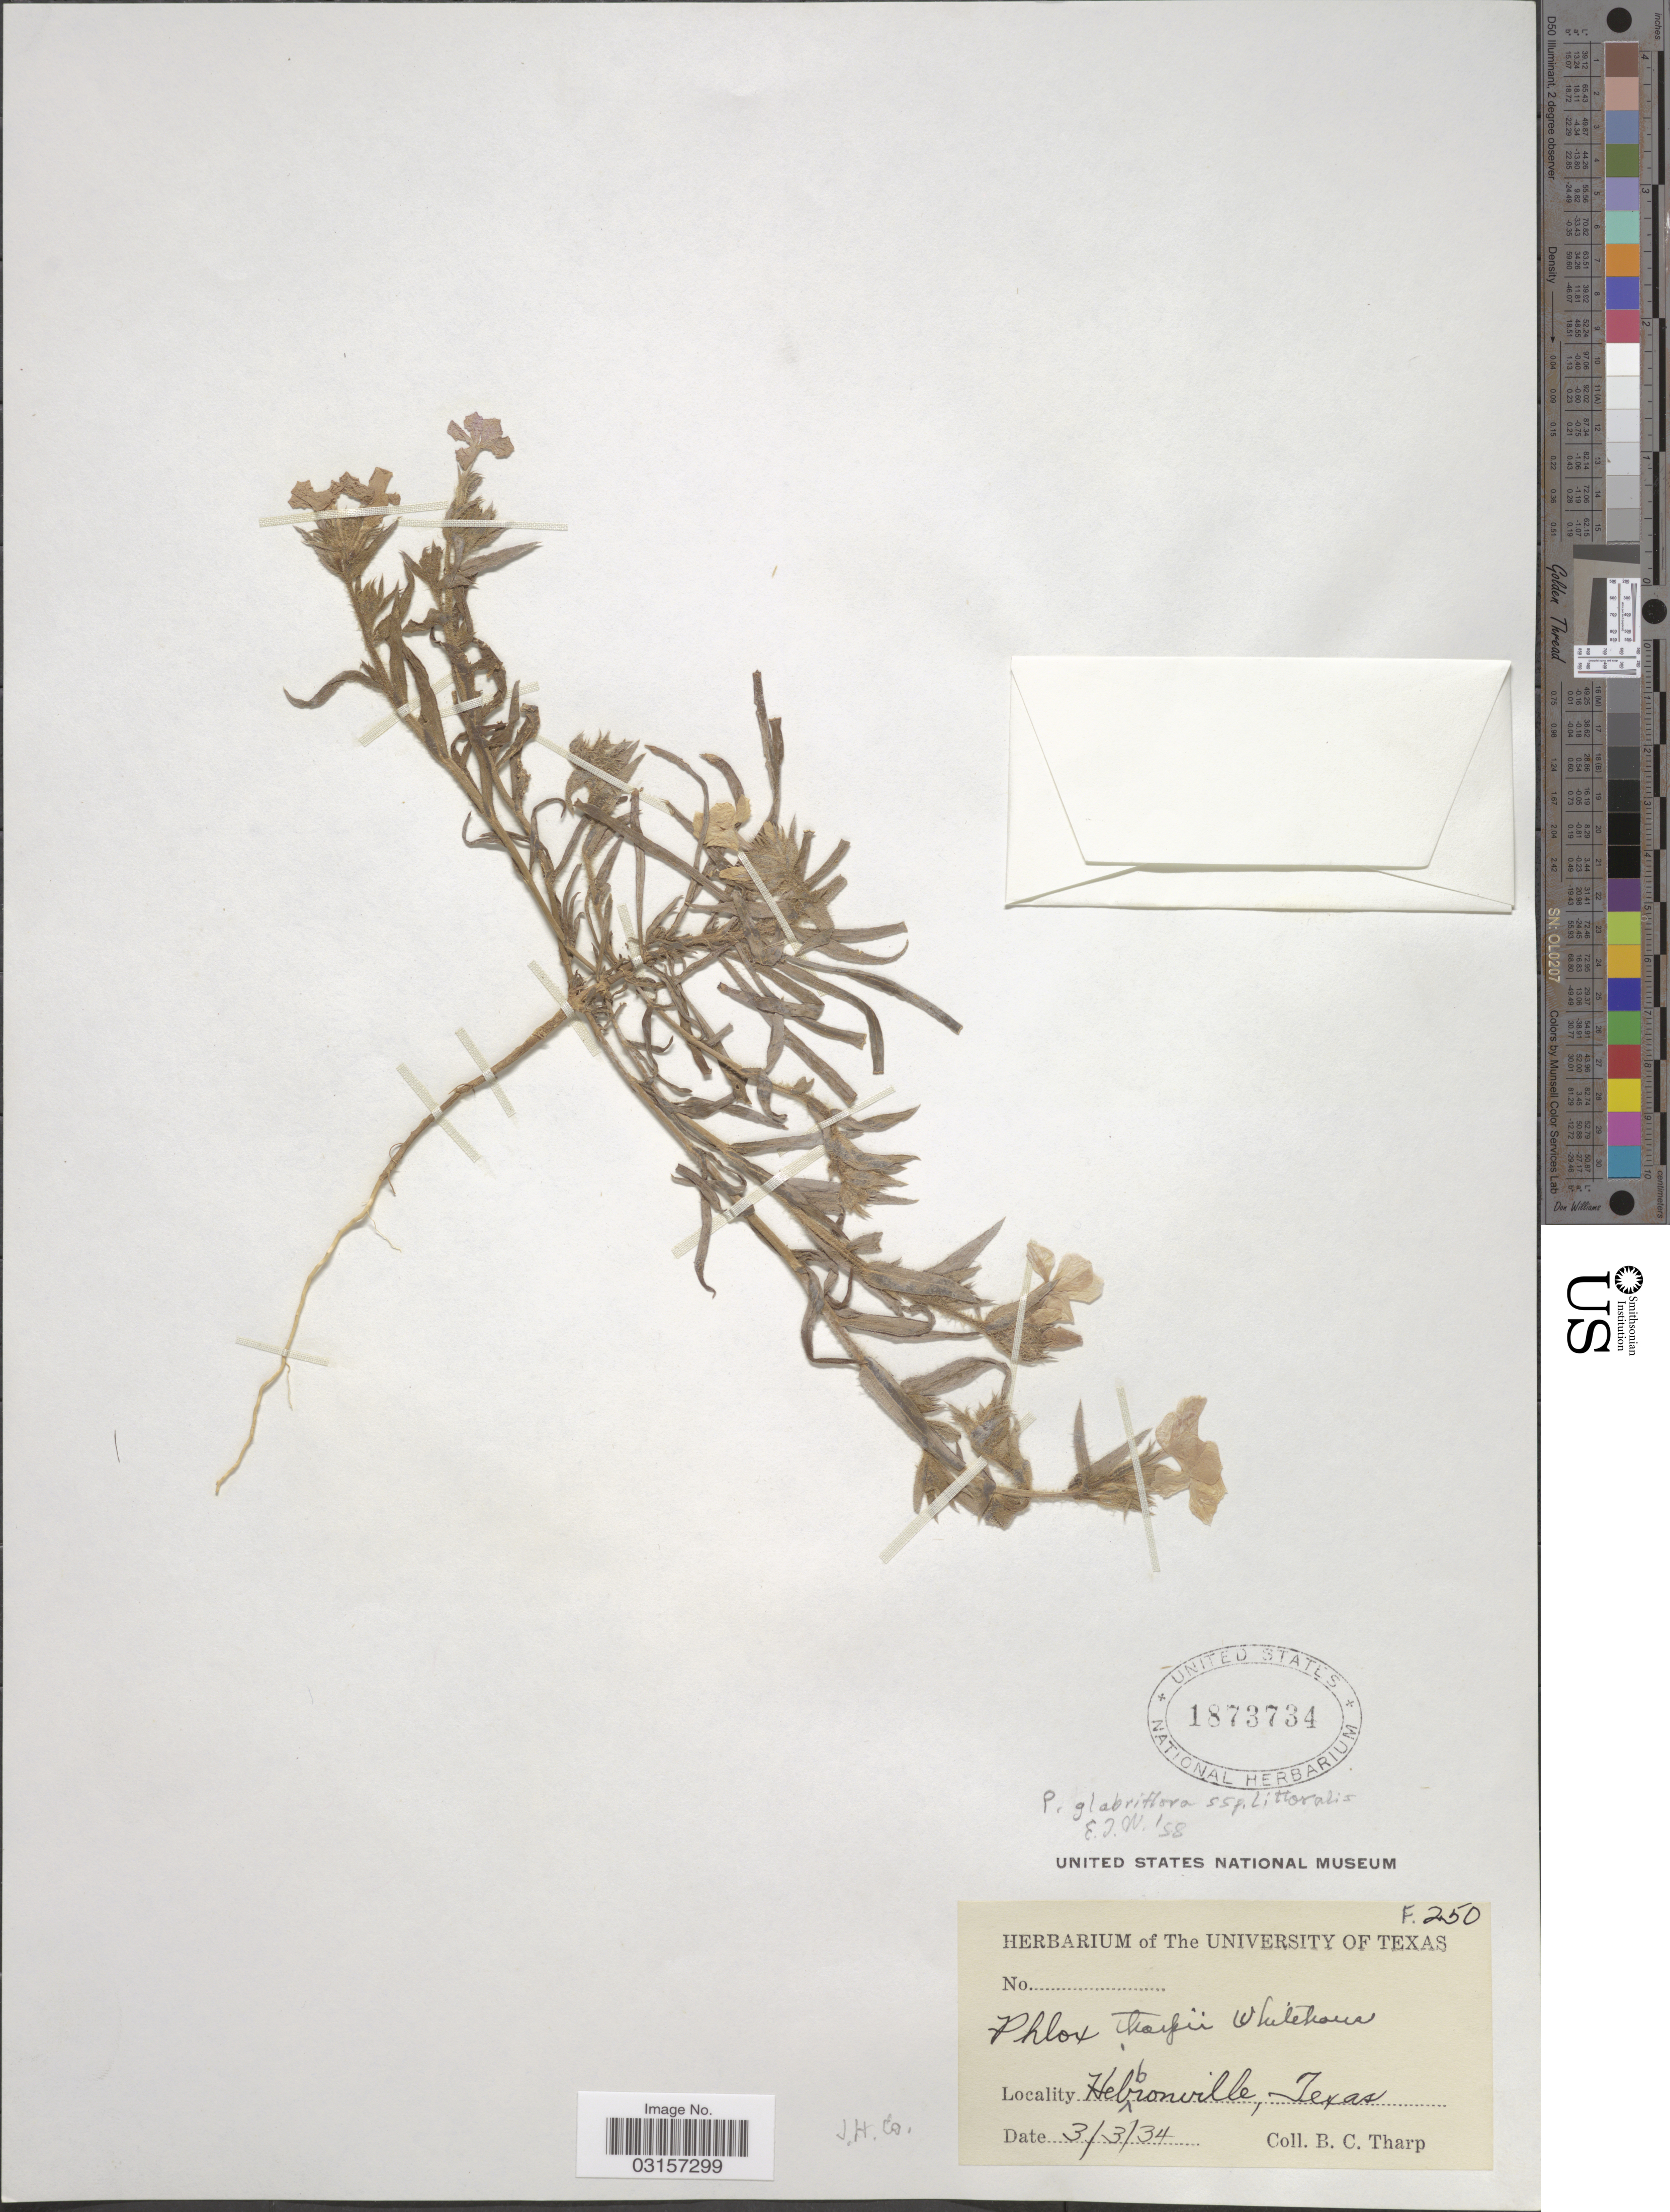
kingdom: Plantae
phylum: Tracheophyta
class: Magnoliopsida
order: Ericales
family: Polemoniaceae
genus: Phlox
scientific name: Phlox glabriflora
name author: (Brand) Whitehouse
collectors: B. C. Tharp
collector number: F250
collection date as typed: Transcribed d/m/y: 3/3/34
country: United States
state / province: Texas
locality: J.H. Co., Hebbronville.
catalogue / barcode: US 1873734